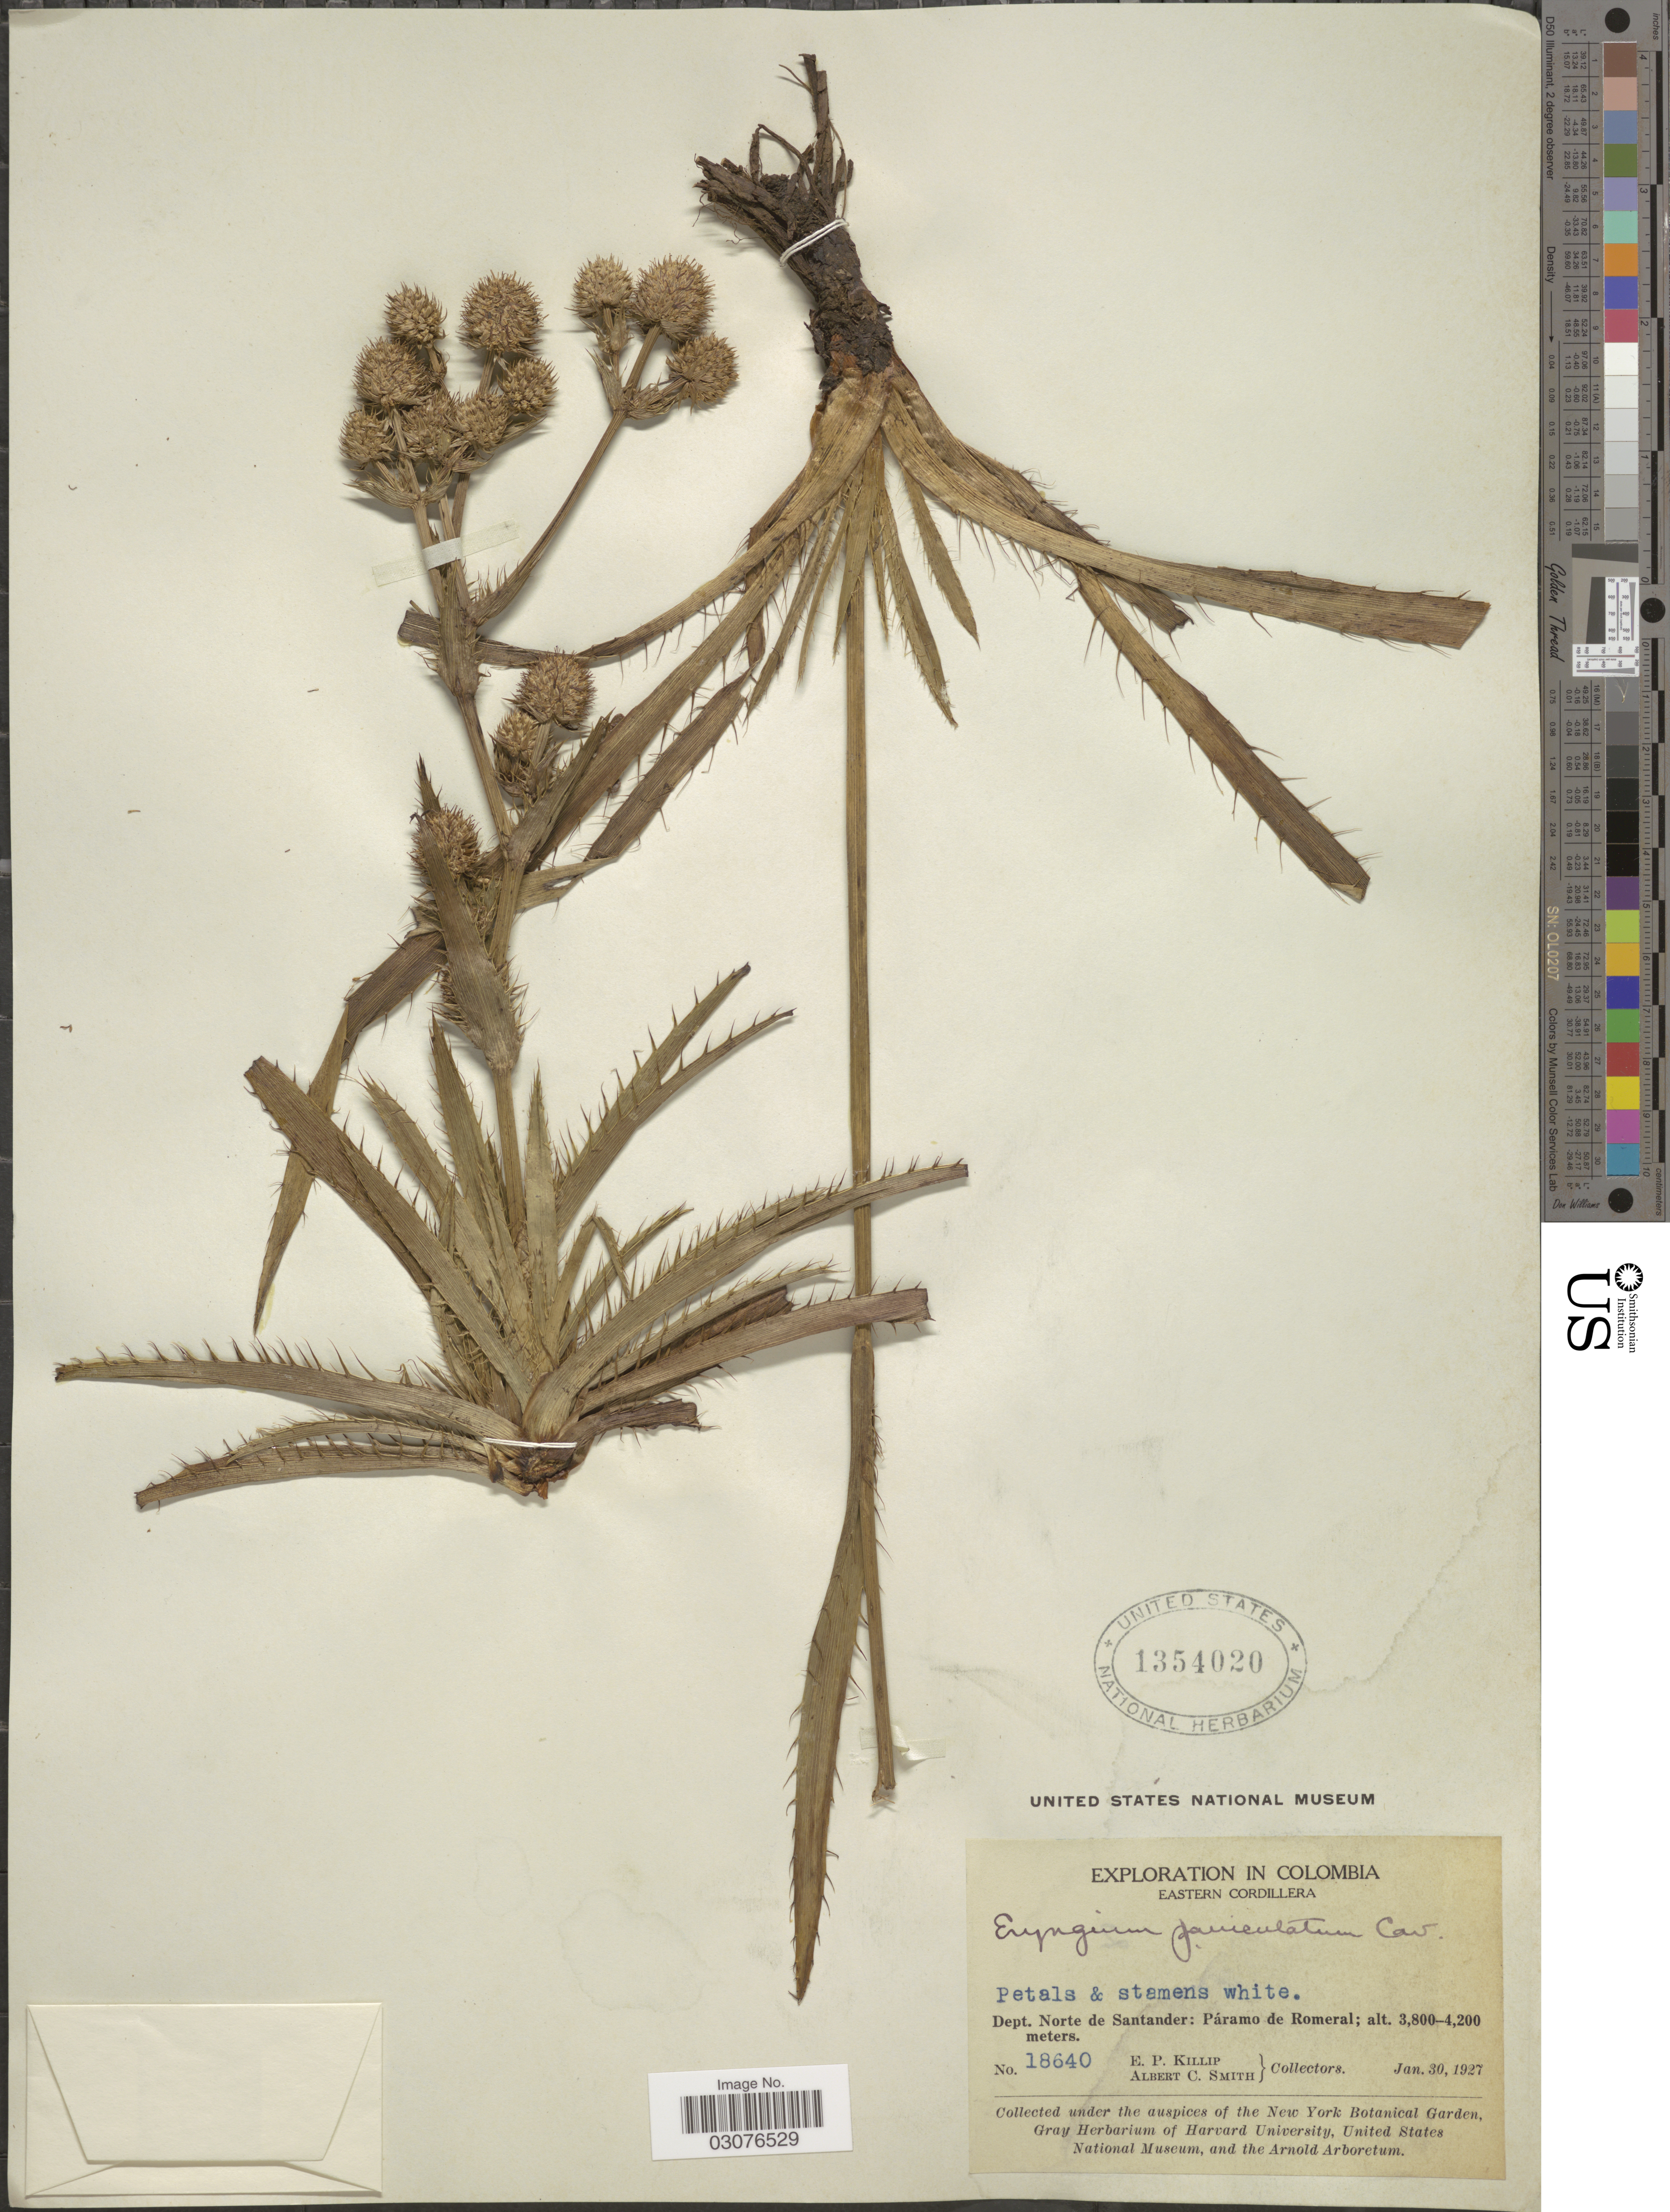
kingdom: Plantae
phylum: Tracheophyta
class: Magnoliopsida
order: Apiales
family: Apiaceae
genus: Eryngium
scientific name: Eryngium humboldtii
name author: F. Delaroche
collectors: E. P. Killip & A. C. Smith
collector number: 18640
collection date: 1927-01-30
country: Colombia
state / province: Norte de Santander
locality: Eastern Cordillera. Dept. Norte de Santander: Páramo de Romeral.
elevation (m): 3800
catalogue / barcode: US 1354020